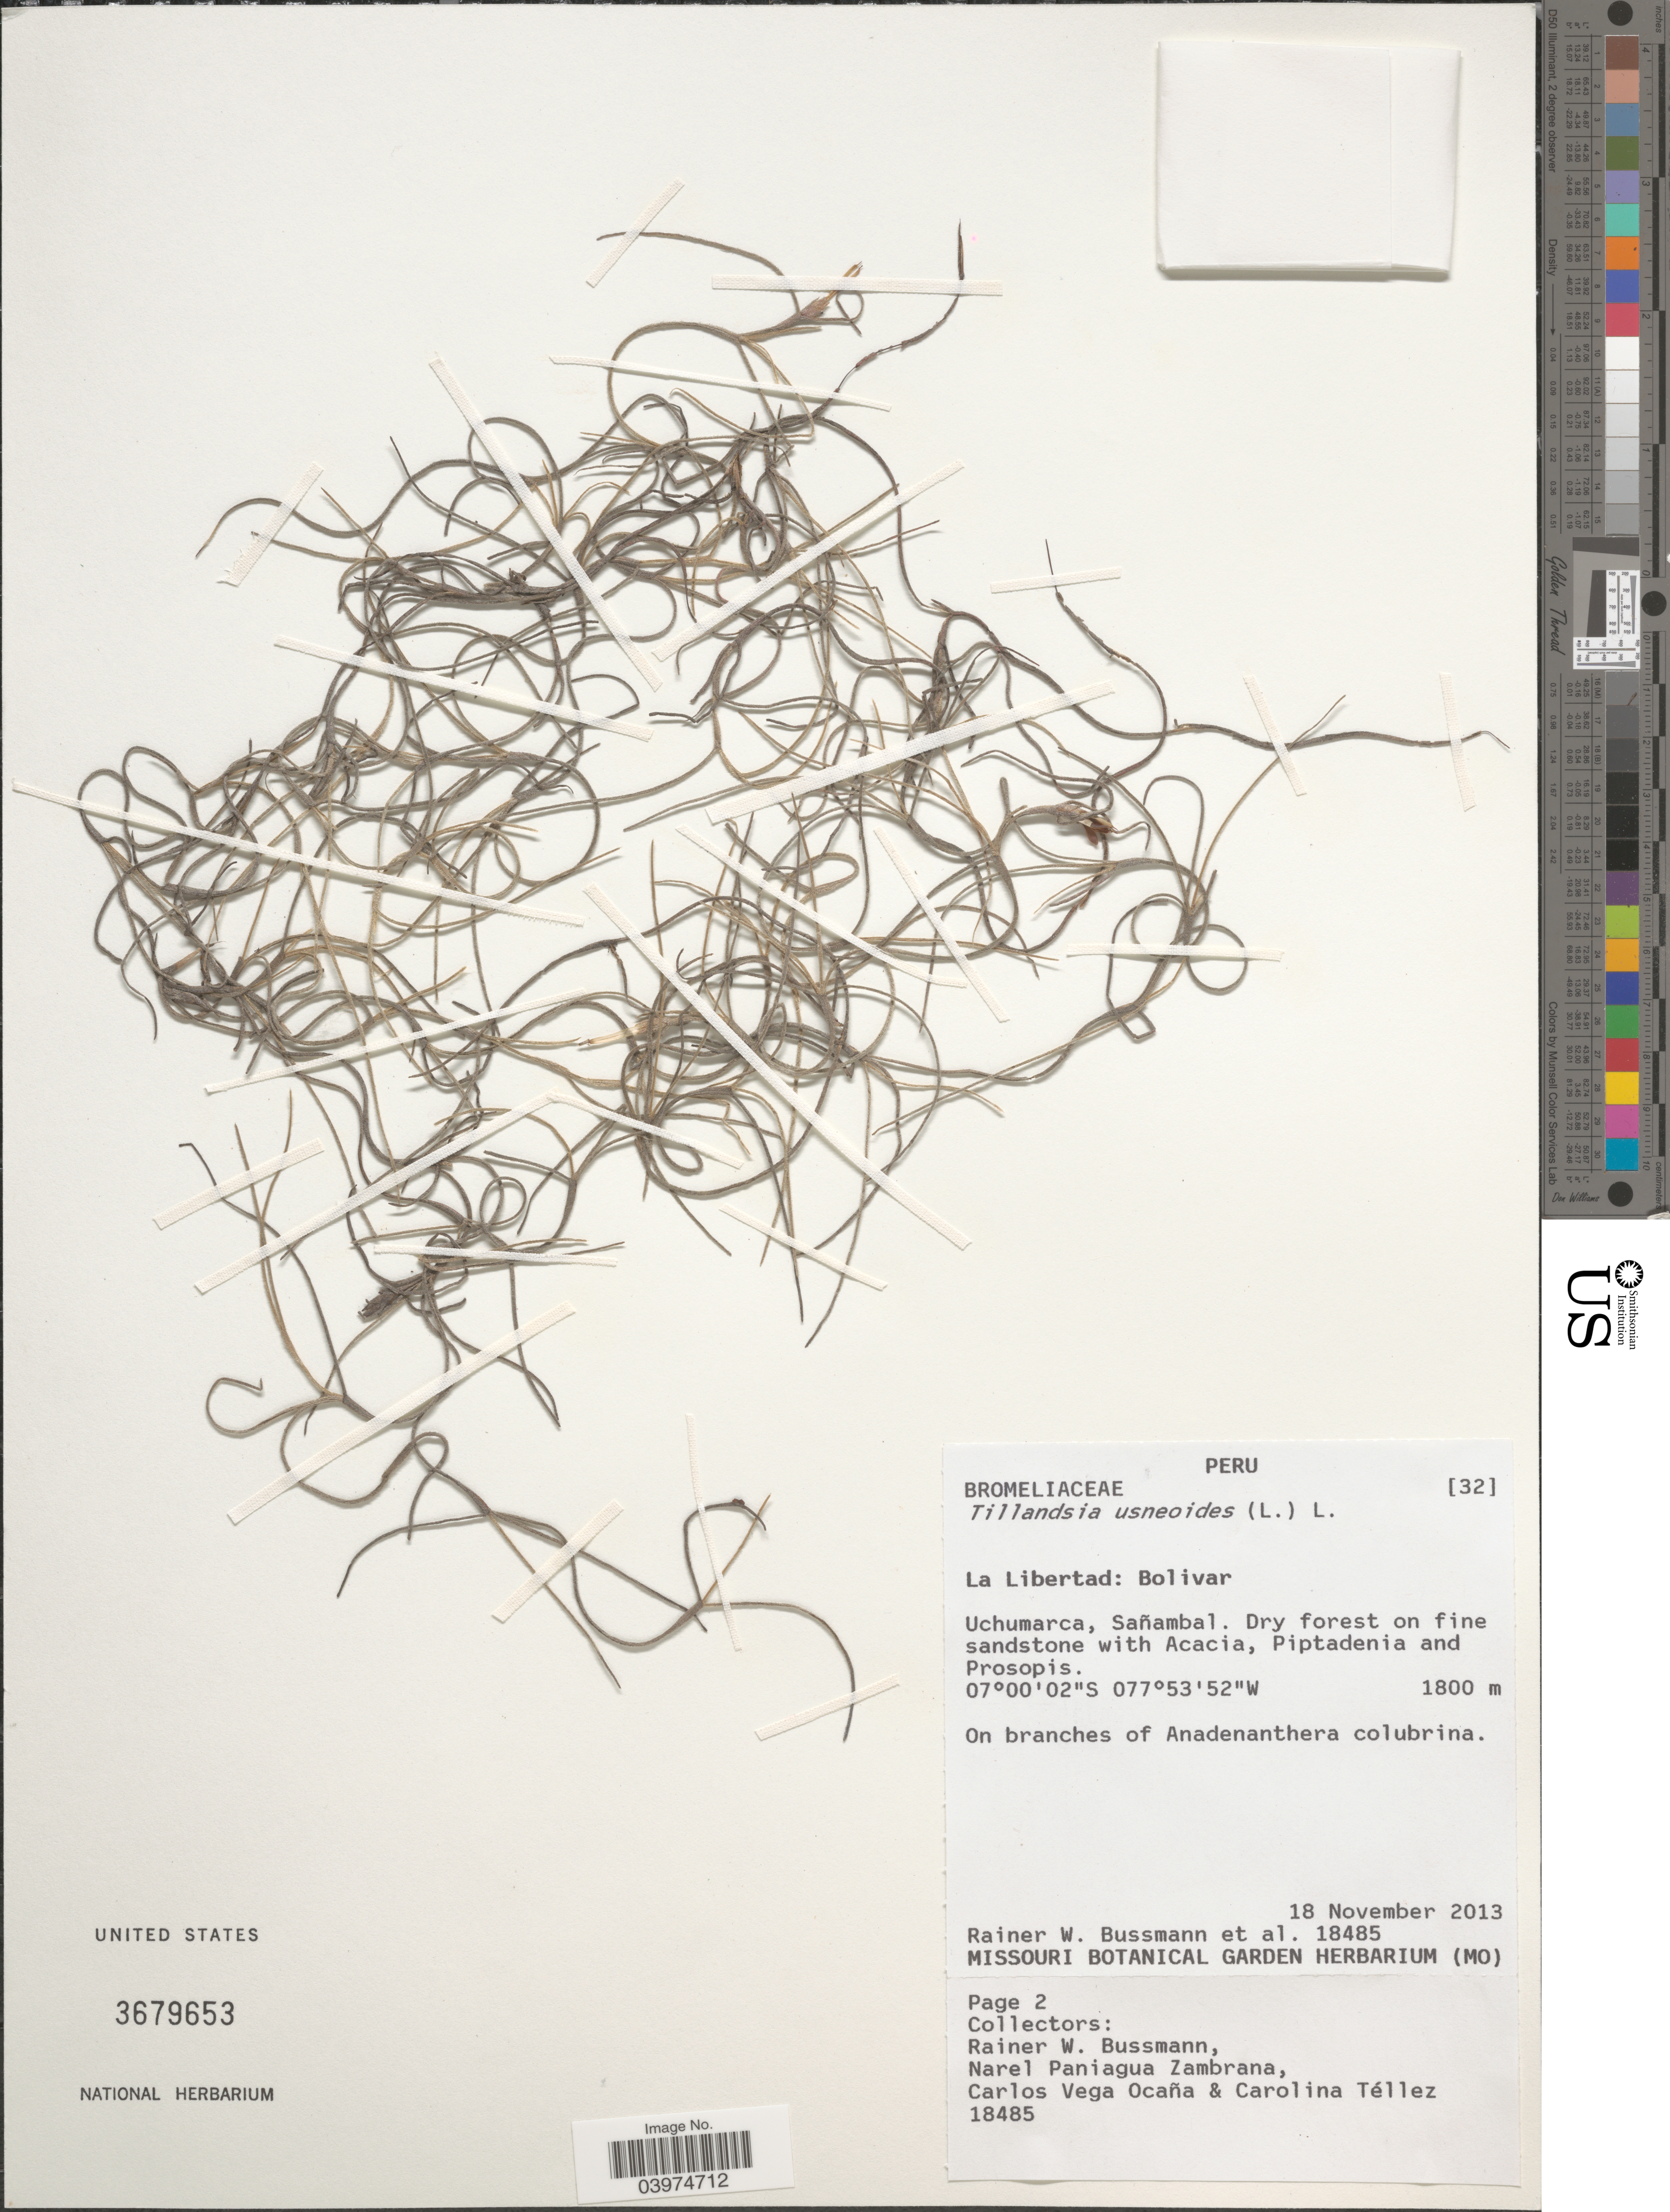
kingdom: Plantae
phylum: Tracheophyta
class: Liliopsida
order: Poales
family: Bromeliaceae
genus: Tillandsia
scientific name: Tillandsia usneoides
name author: (L.) L.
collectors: R. W. Bussmann, N. Zambrana, C. Vega Ocaña & C. Téllez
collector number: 18485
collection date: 2013-11-18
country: Peru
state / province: La Libertad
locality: La Libertad: Bolivar. Uchumarca, Sañambal.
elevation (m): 1800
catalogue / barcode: US 3679653